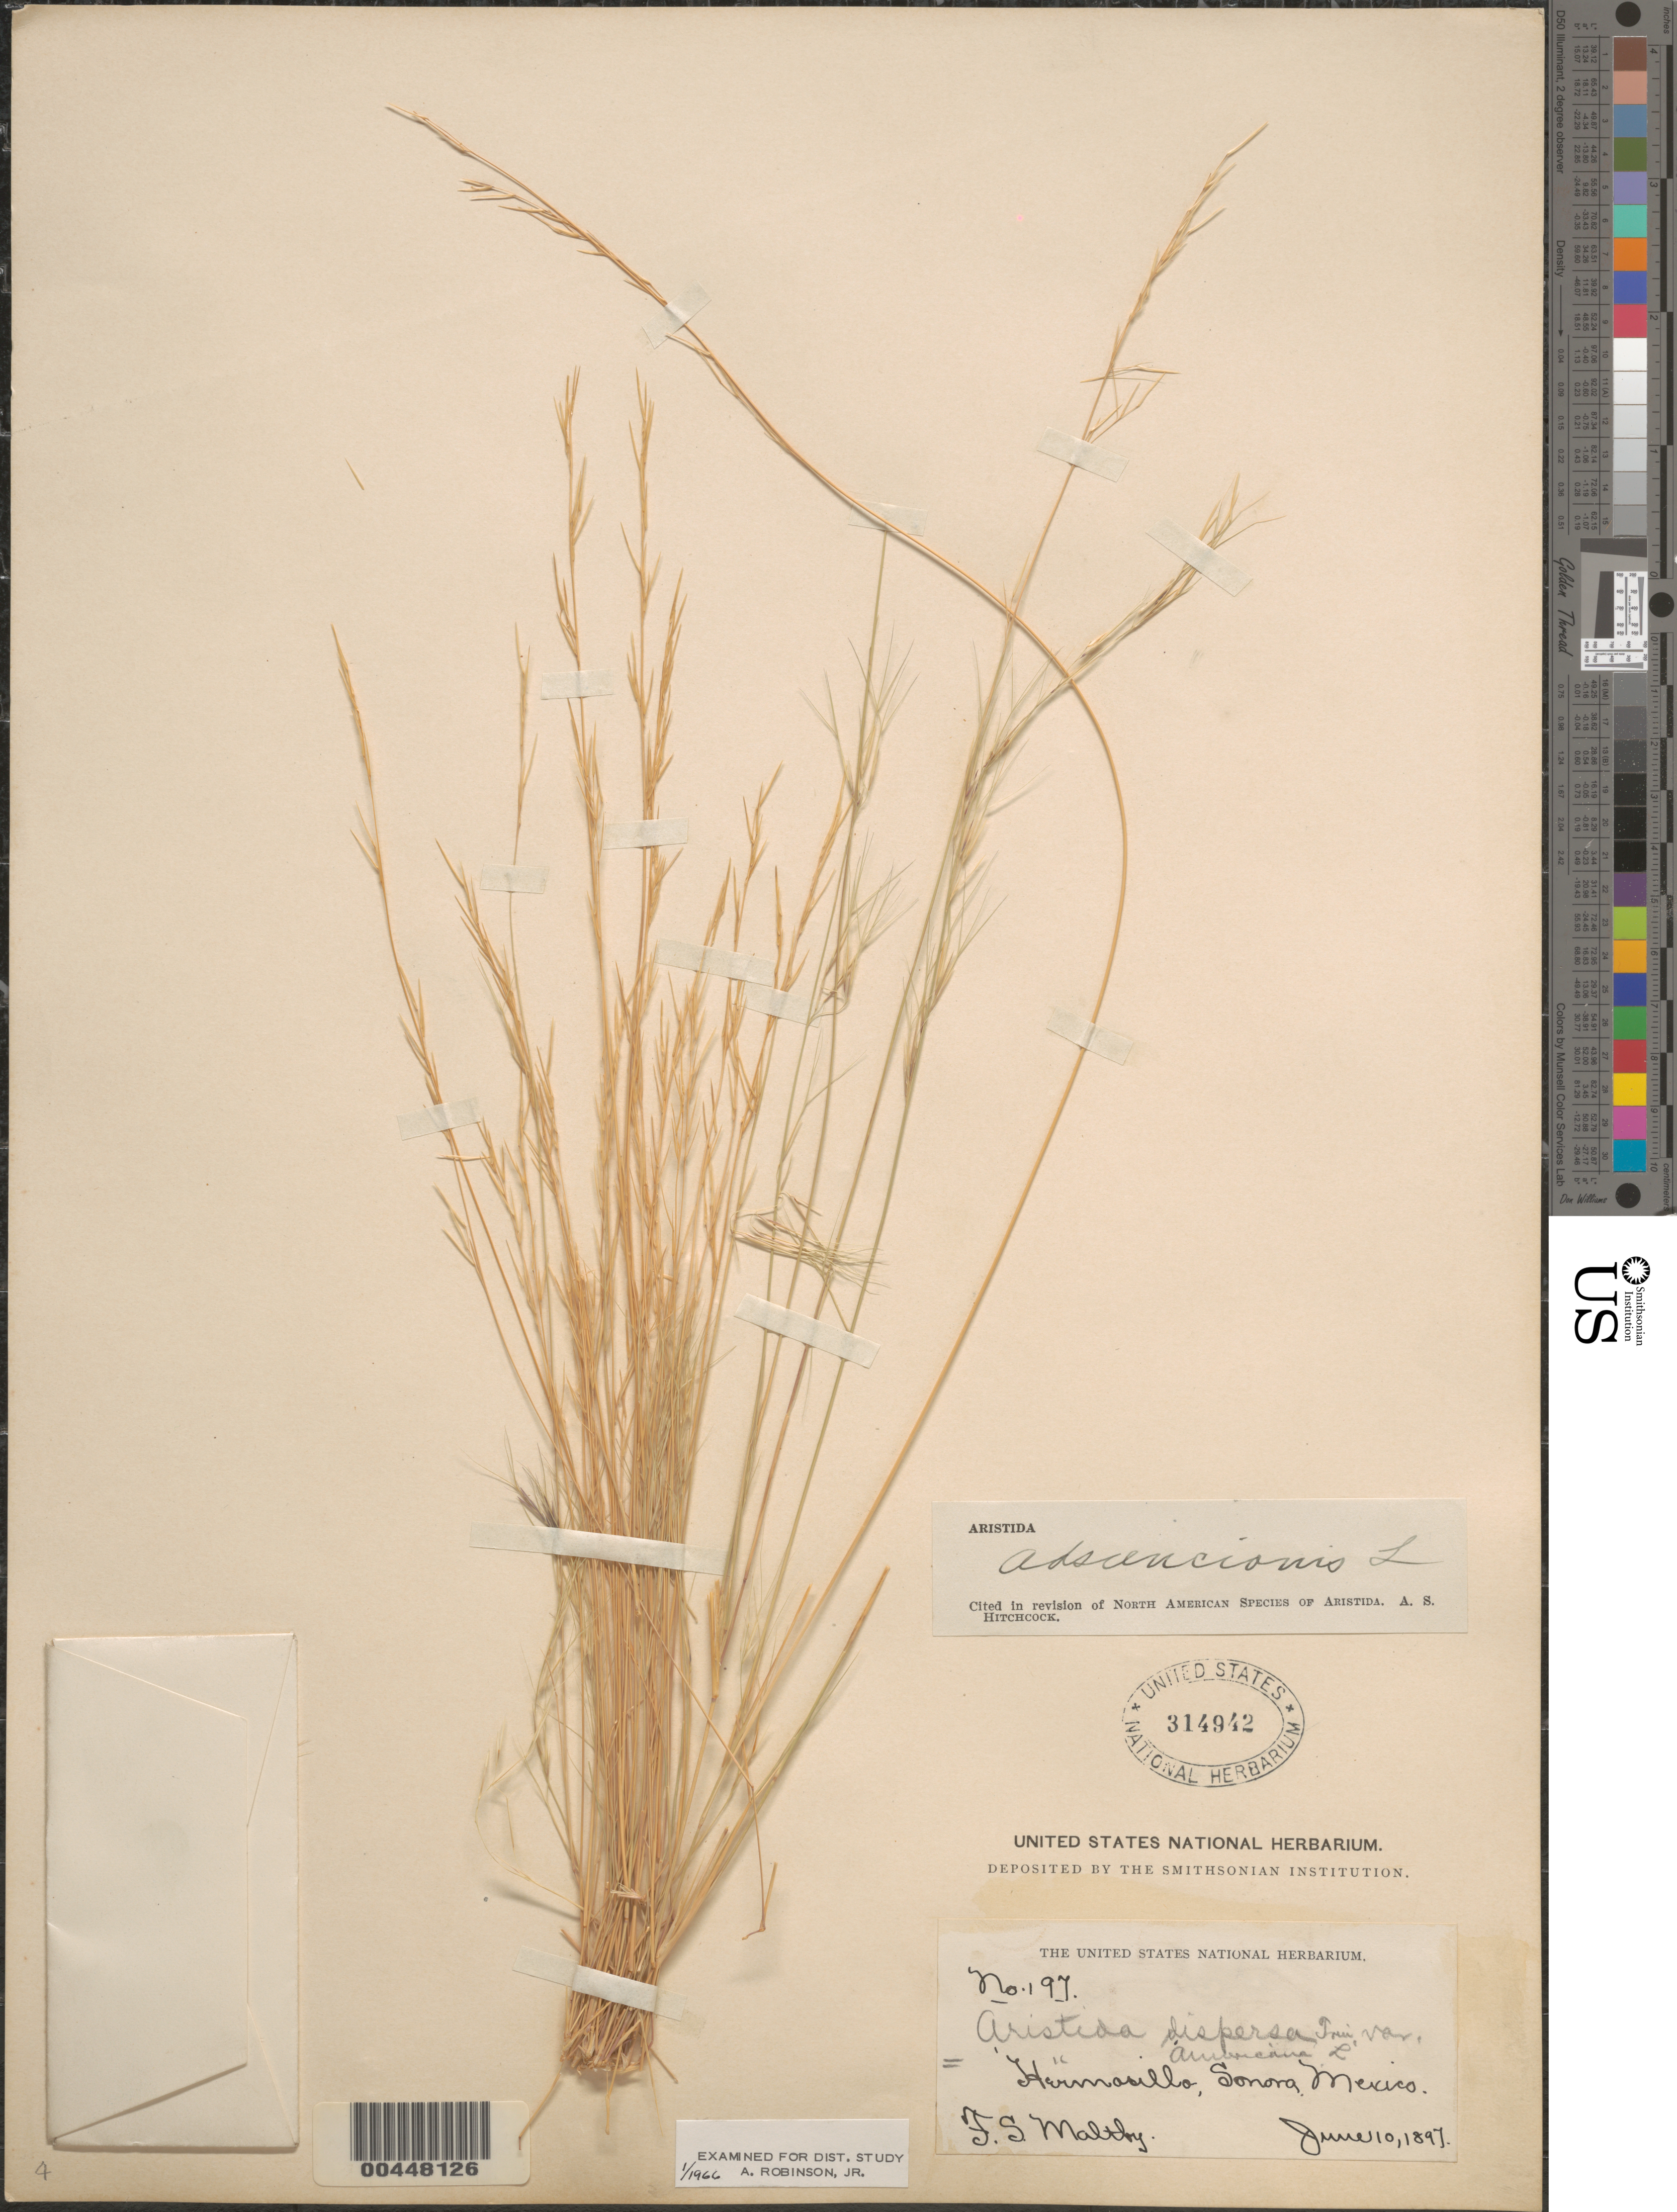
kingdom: Plantae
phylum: Tracheophyta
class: Liliopsida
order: Poales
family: Poaceae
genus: Aristida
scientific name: Aristida adscensionis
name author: L.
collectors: T. S. Maltby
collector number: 197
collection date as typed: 10 Jun 1897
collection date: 1897-06-10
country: Mexico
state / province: Sonora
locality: Hermasillo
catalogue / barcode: US 314942